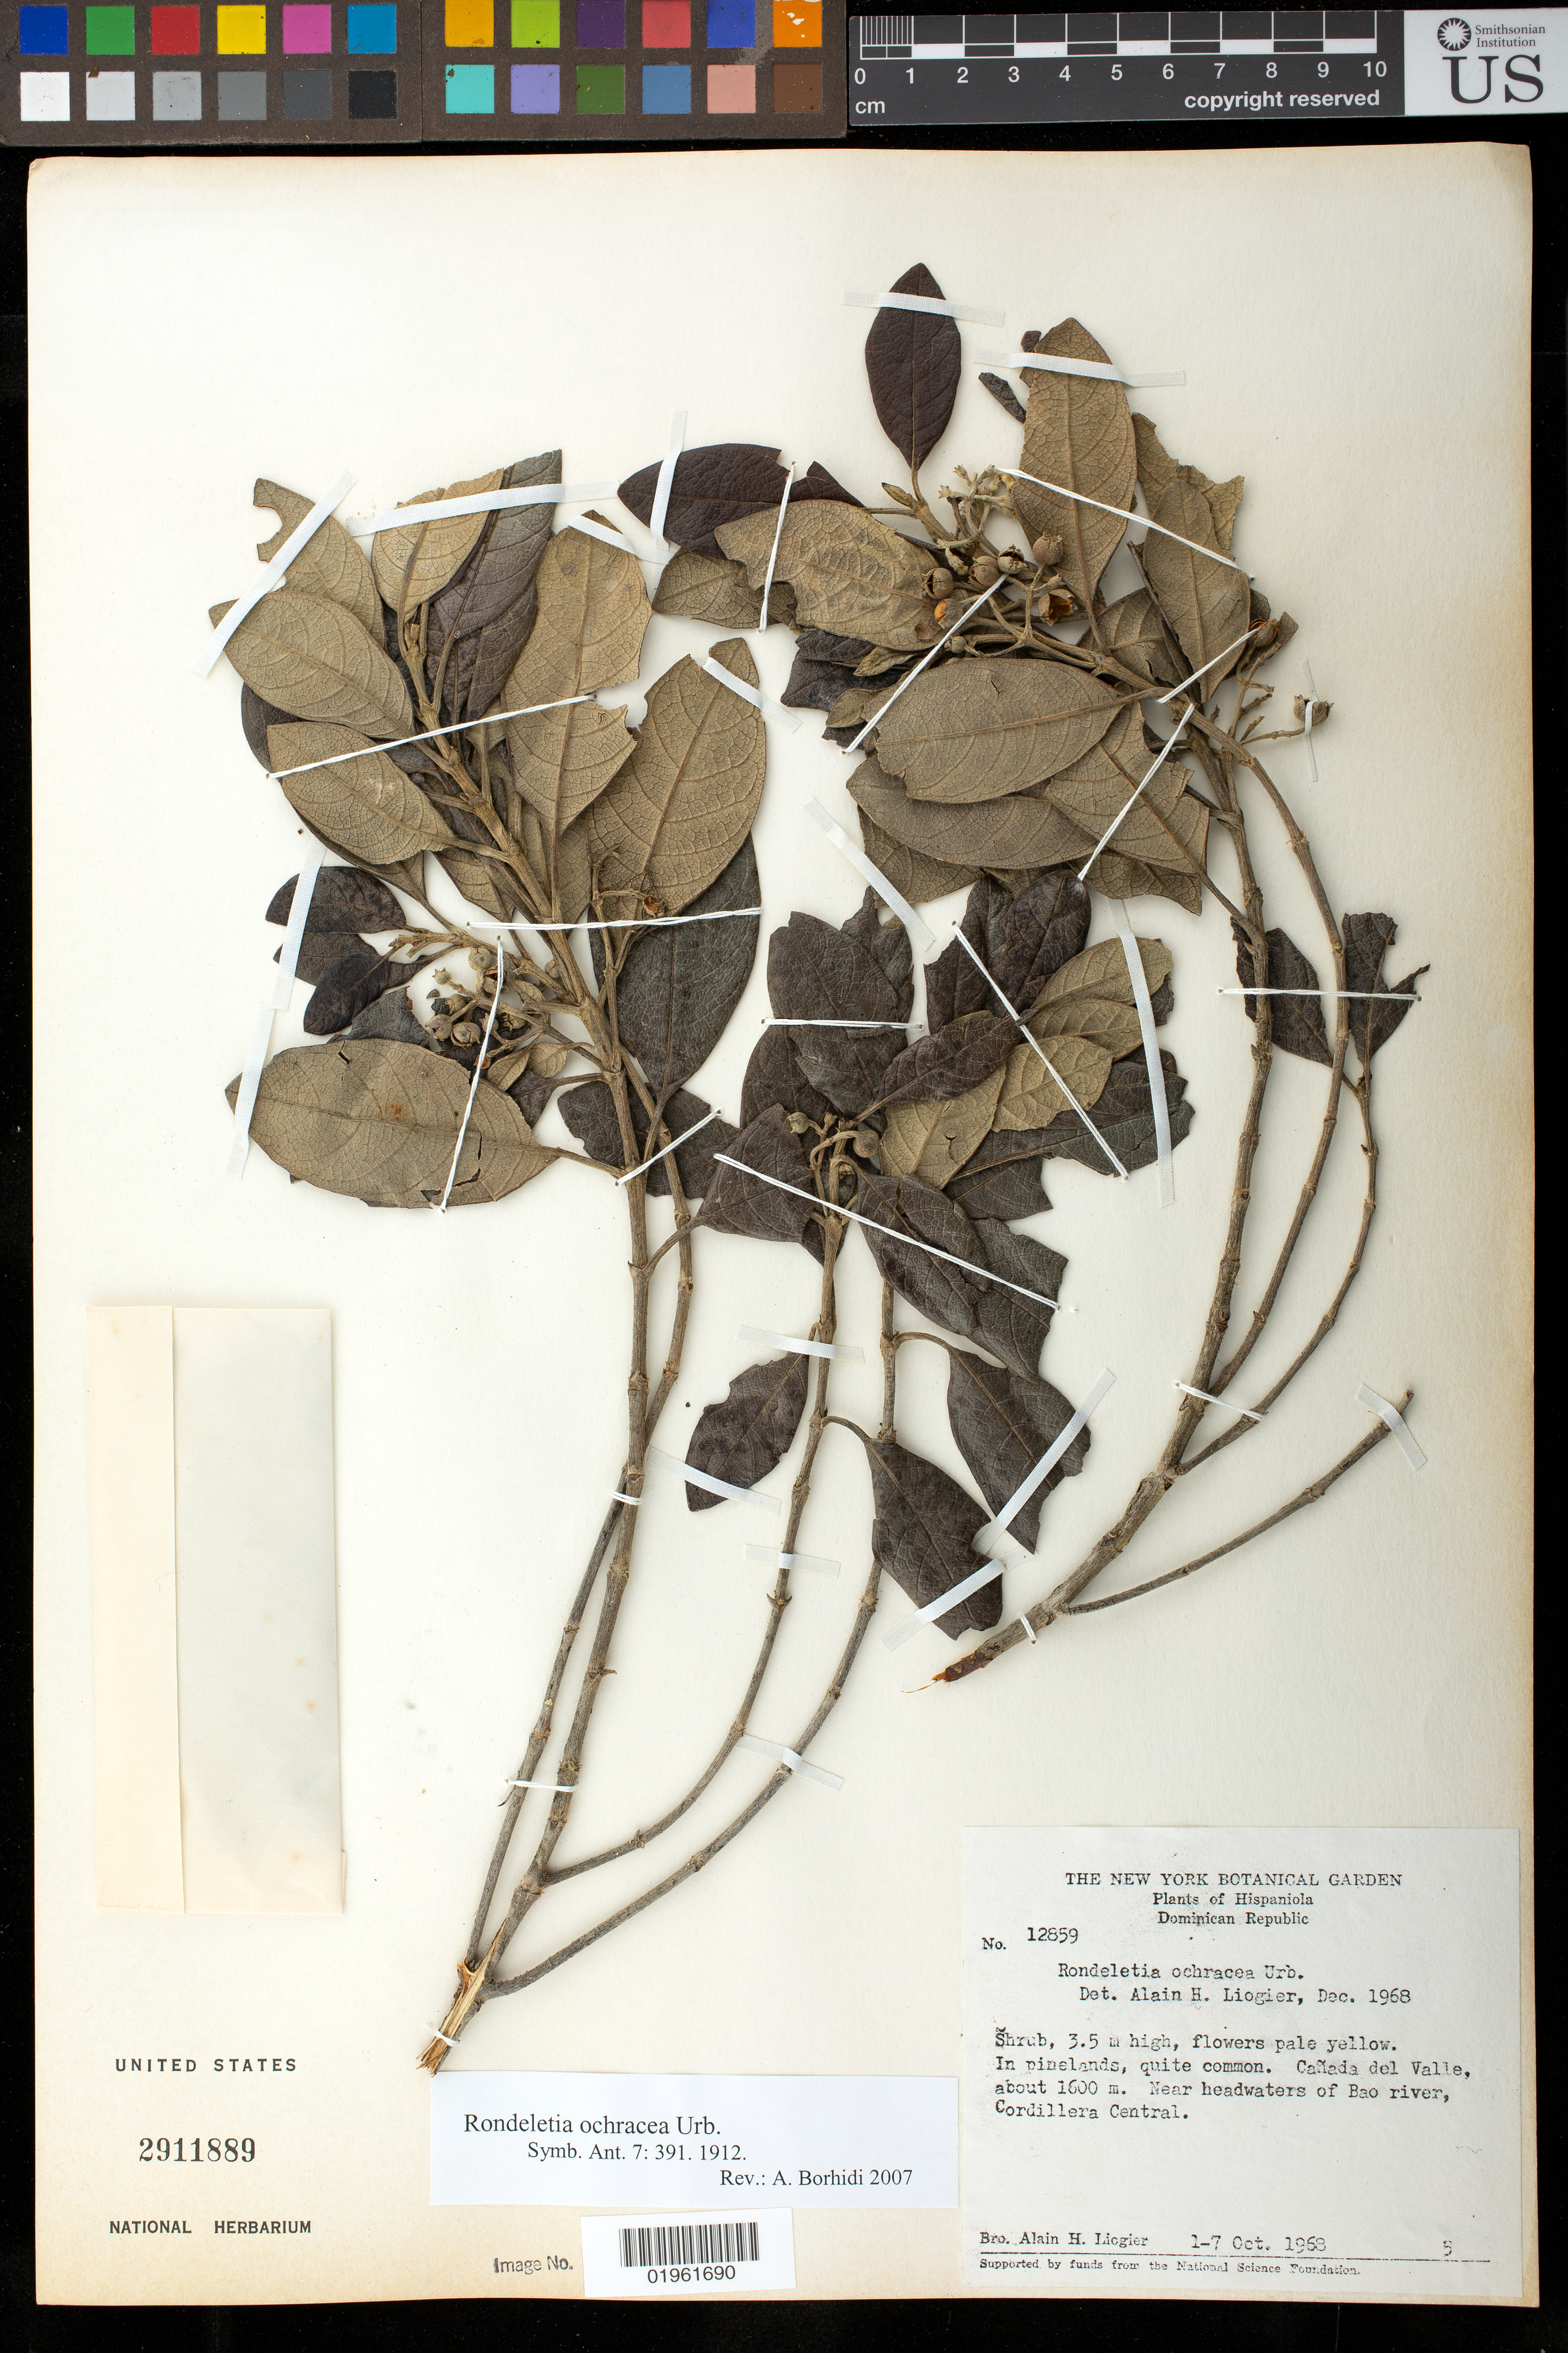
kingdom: Plantae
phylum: Tracheophyta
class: Magnoliopsida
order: Gentianales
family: Rubiaceae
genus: Rondeletia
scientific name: Rondeletia ochracea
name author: Urb.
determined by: Borhidi, Attila L.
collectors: A. H. Liogier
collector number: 12859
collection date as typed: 01 Oct 1968 to 07 Oct 1968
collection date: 1968-10-01/1968-10-07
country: Dominican Republic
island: Hispaniola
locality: El Valle, headwaters of Bao river, Cordillera Central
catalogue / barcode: US 2911889